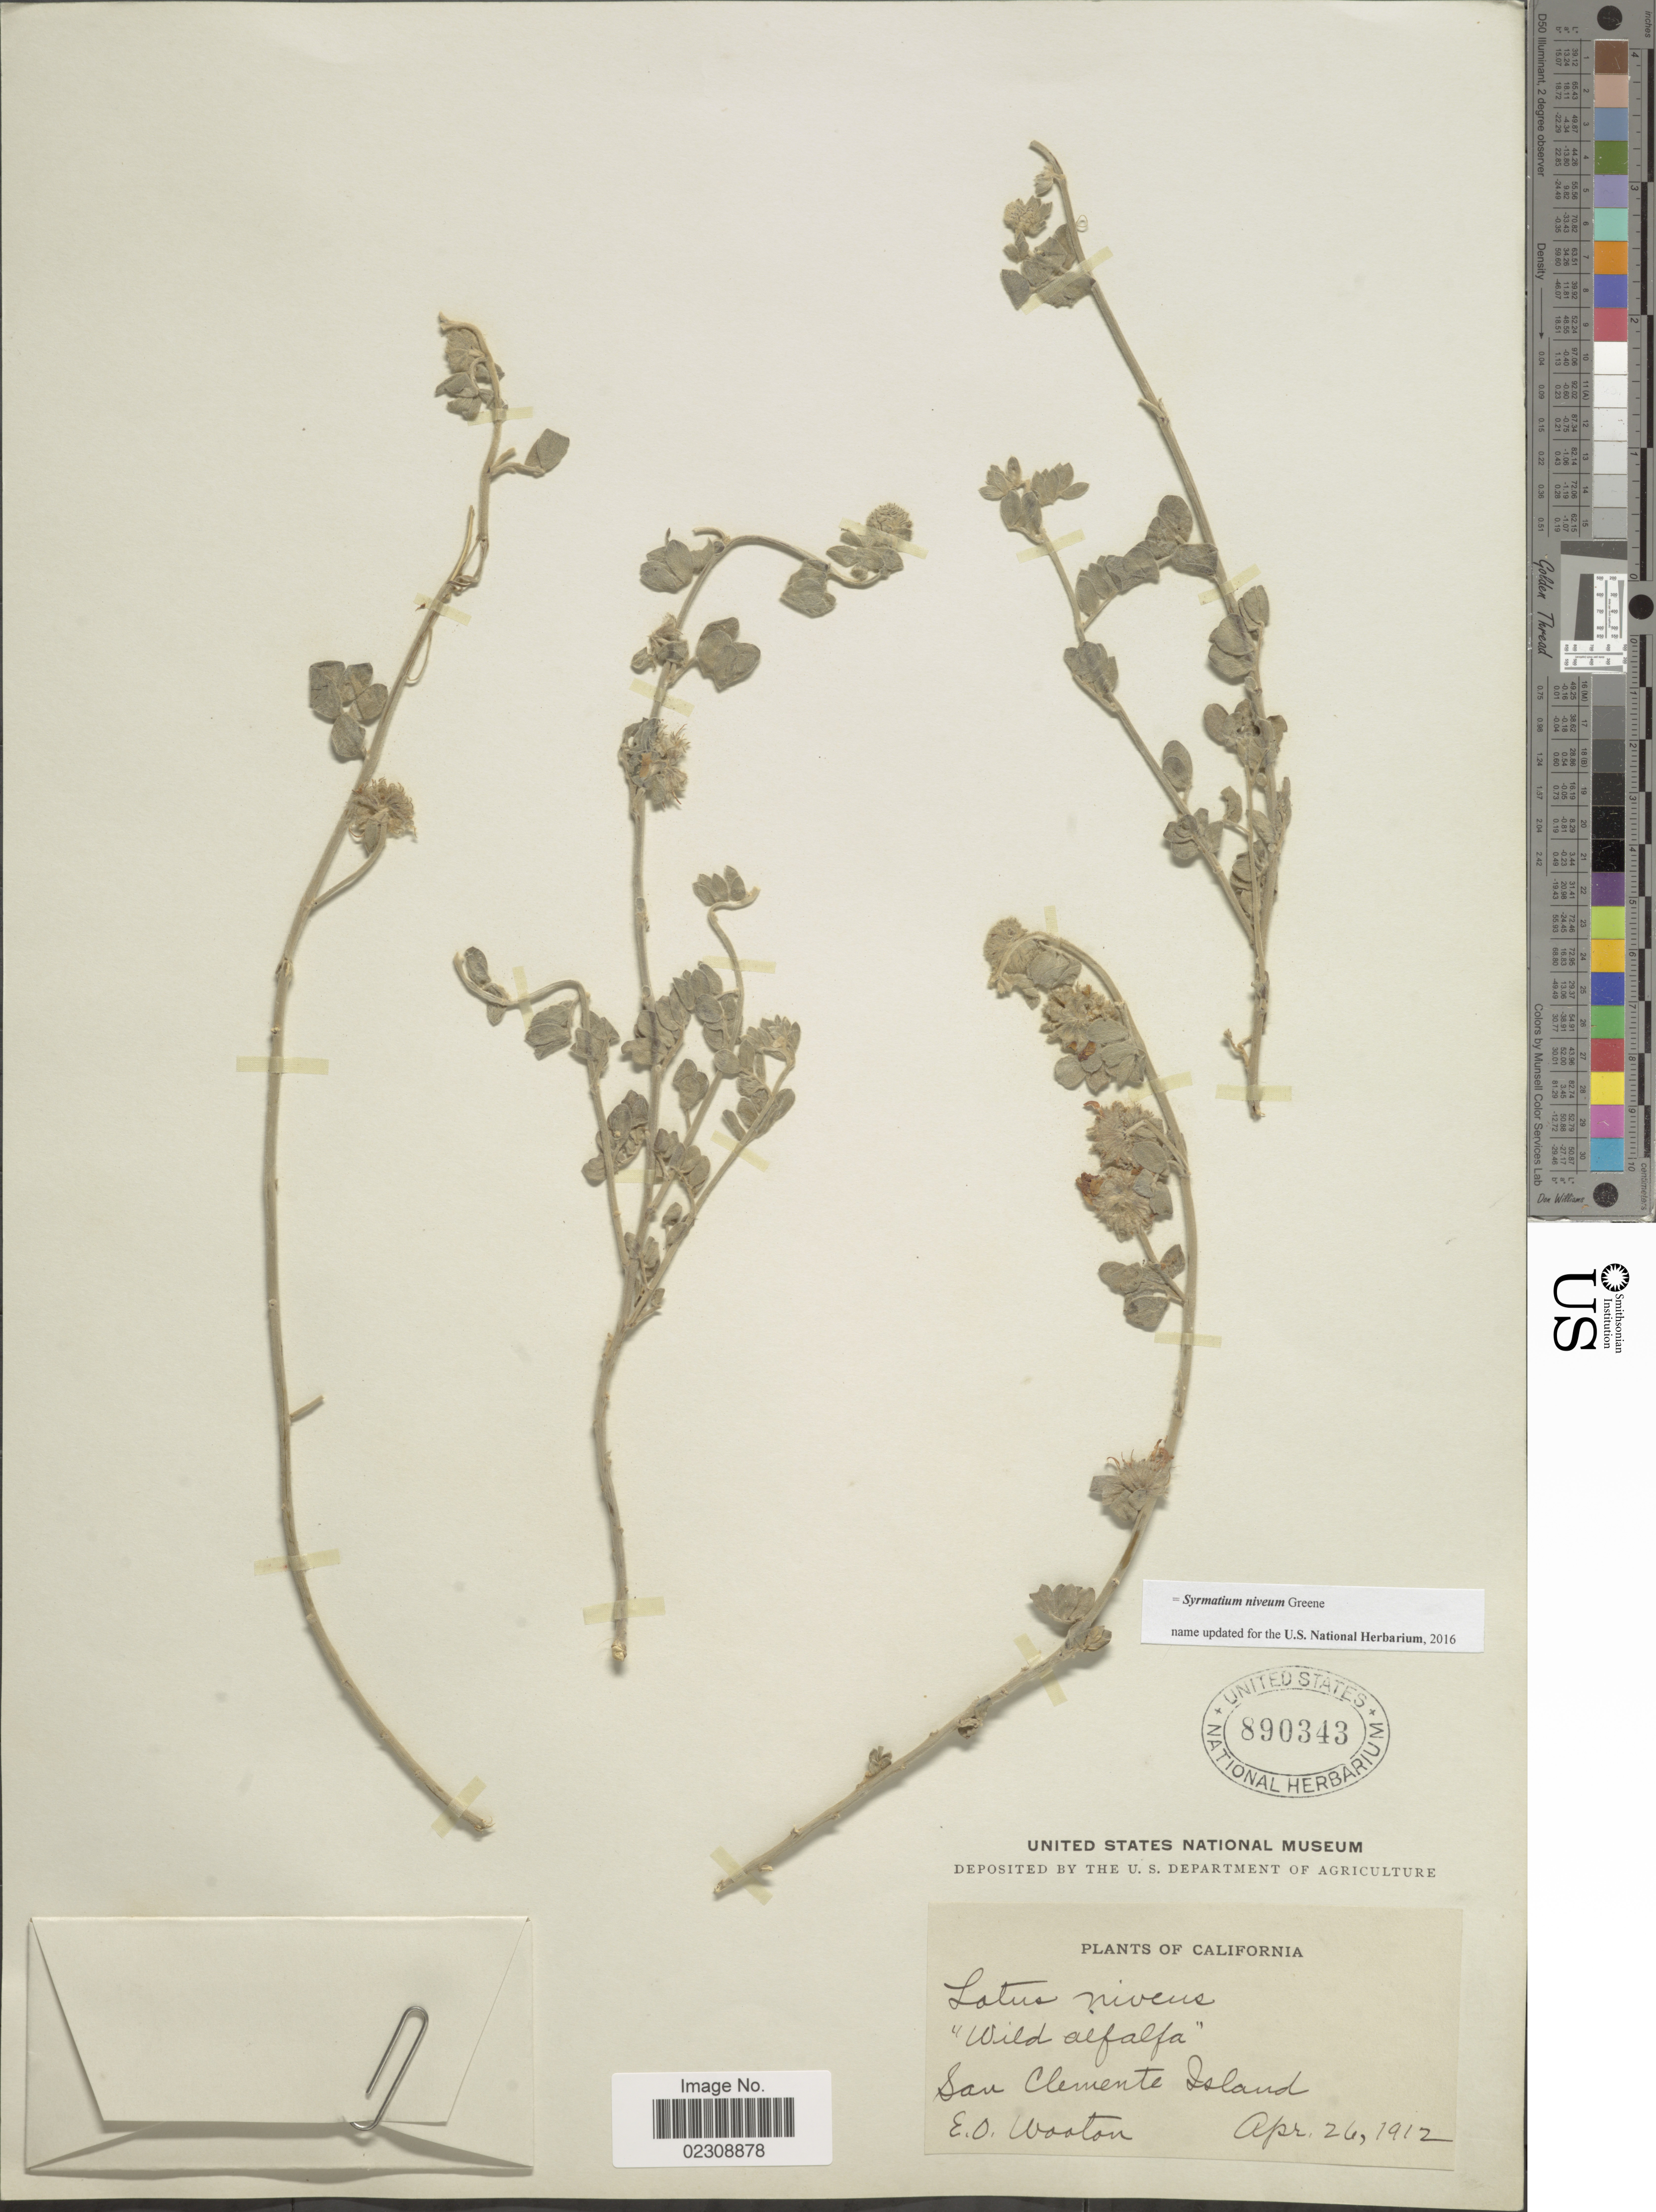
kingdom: Plantae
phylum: Tracheophyta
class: Magnoliopsida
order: Fabales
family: Fabaceae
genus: Syrmatium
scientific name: Syrmatium niveum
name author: Greene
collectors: E. O. Wooton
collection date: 1912-04-26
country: United States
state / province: California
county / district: Los Angeles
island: San Clemente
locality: San Clemente Island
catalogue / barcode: US 890343